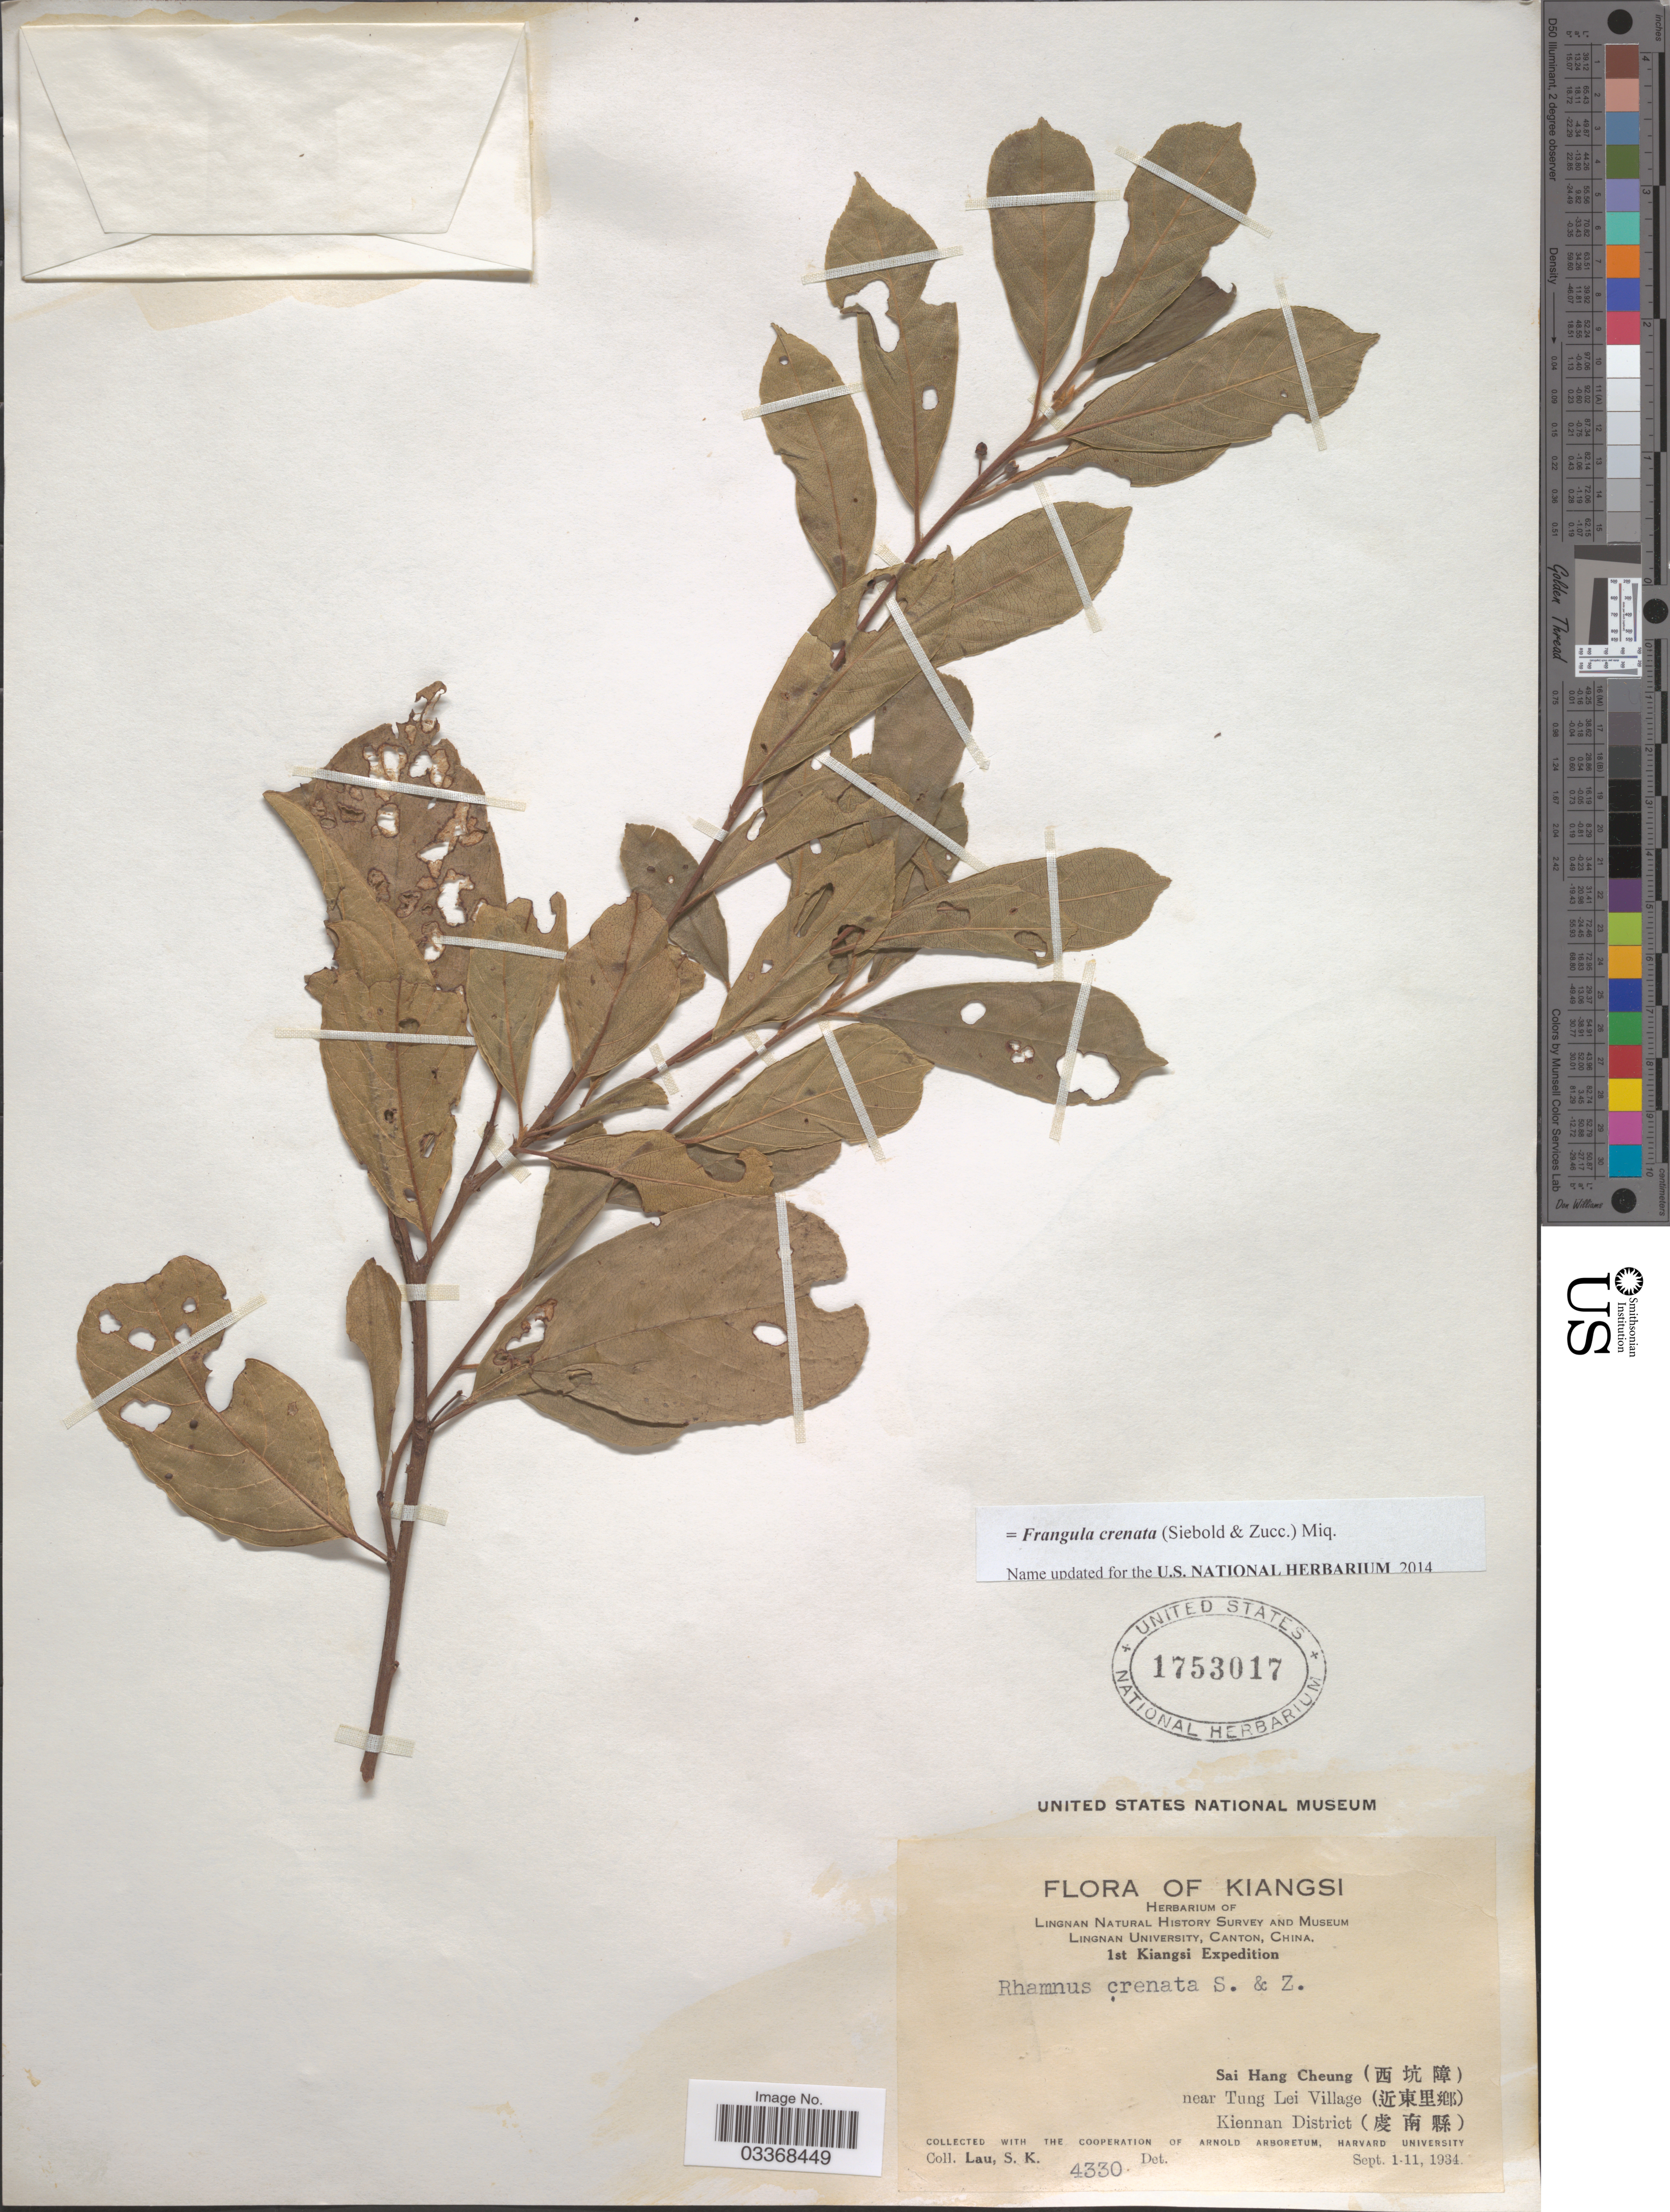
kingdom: Plantae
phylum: Tracheophyta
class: Magnoliopsida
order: Rosales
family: Rhamnaceae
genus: Frangula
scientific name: Frangula crenata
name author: (Siebold & Zucc.) Miq.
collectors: S. K. Lau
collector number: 4330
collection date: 1934-09-01/1934-09-11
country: China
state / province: Jiangxi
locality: Kiangsi. Sai Hang Cheung (X) near Tung Lei Village (X) Kiennan District (X).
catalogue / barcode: US 1753017